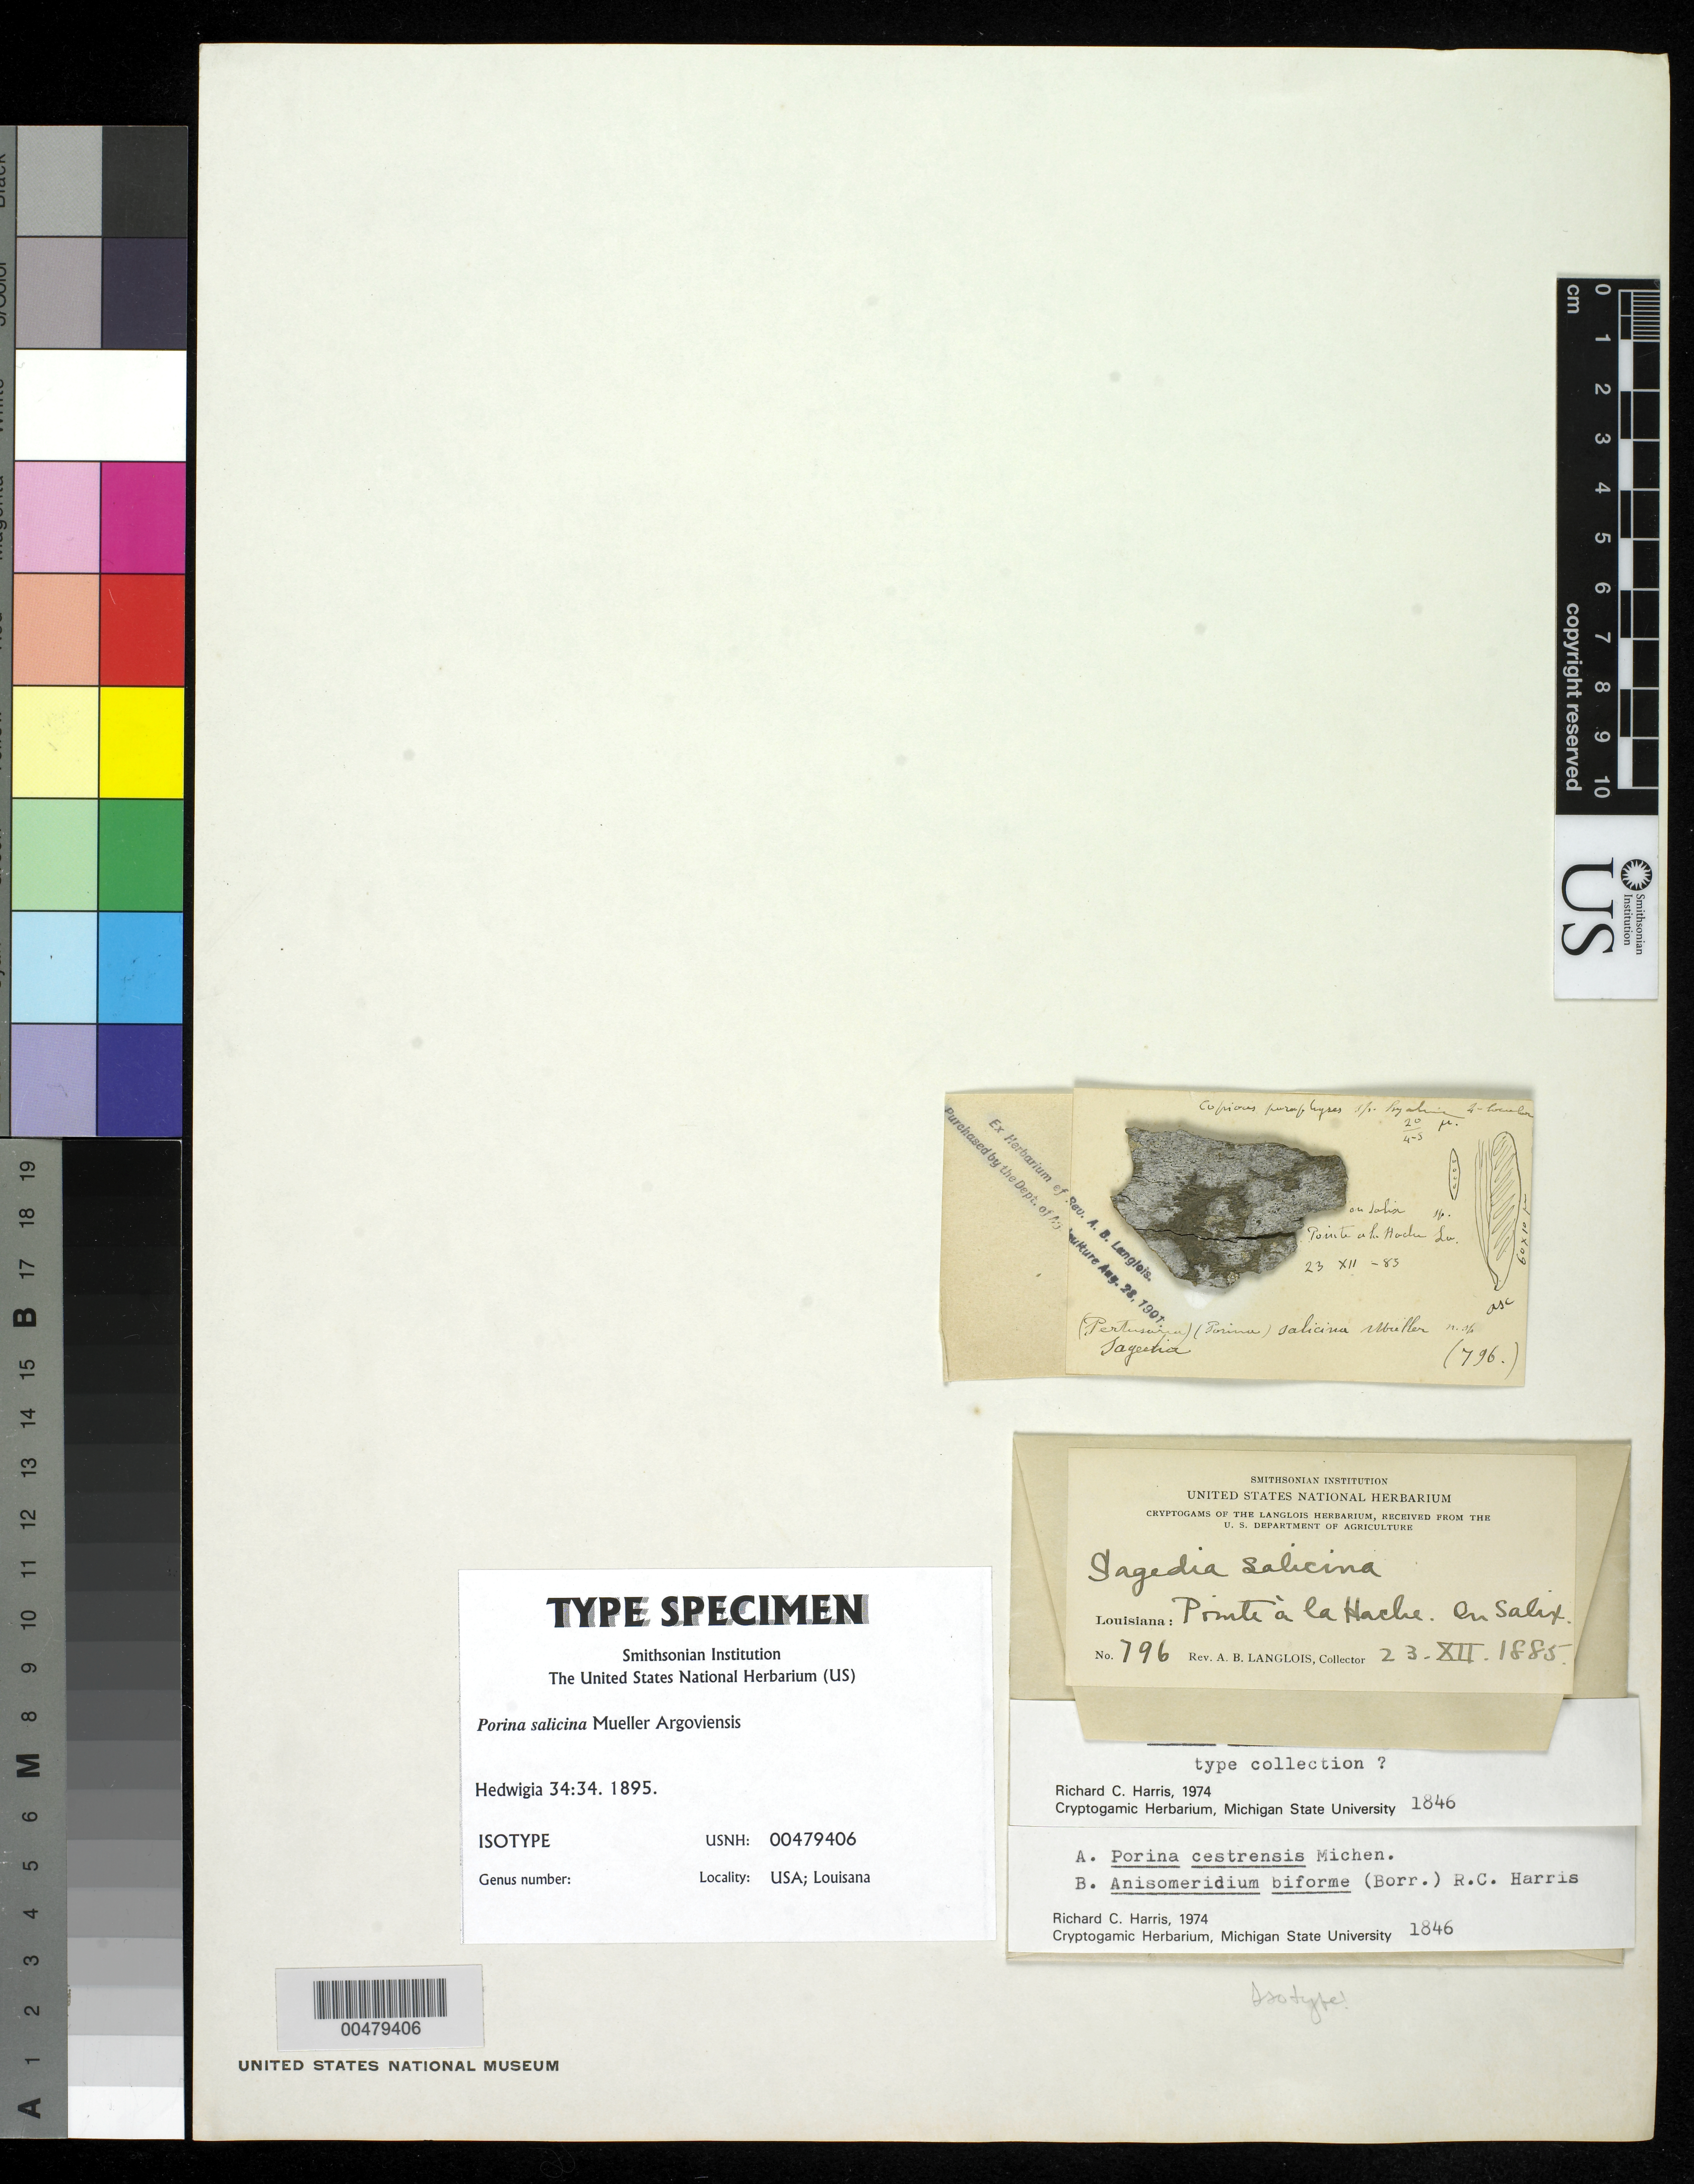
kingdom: Fungi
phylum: Ascomycota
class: Lecanoromycetes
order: Ostropales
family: Porinaceae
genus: Porina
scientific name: Porina salicina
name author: Müll. Arg.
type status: Isotype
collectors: J. Eckieldt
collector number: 796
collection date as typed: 23 Jul 1885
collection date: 1885-07-23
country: United States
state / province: Louisiana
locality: Prine a La Hache.